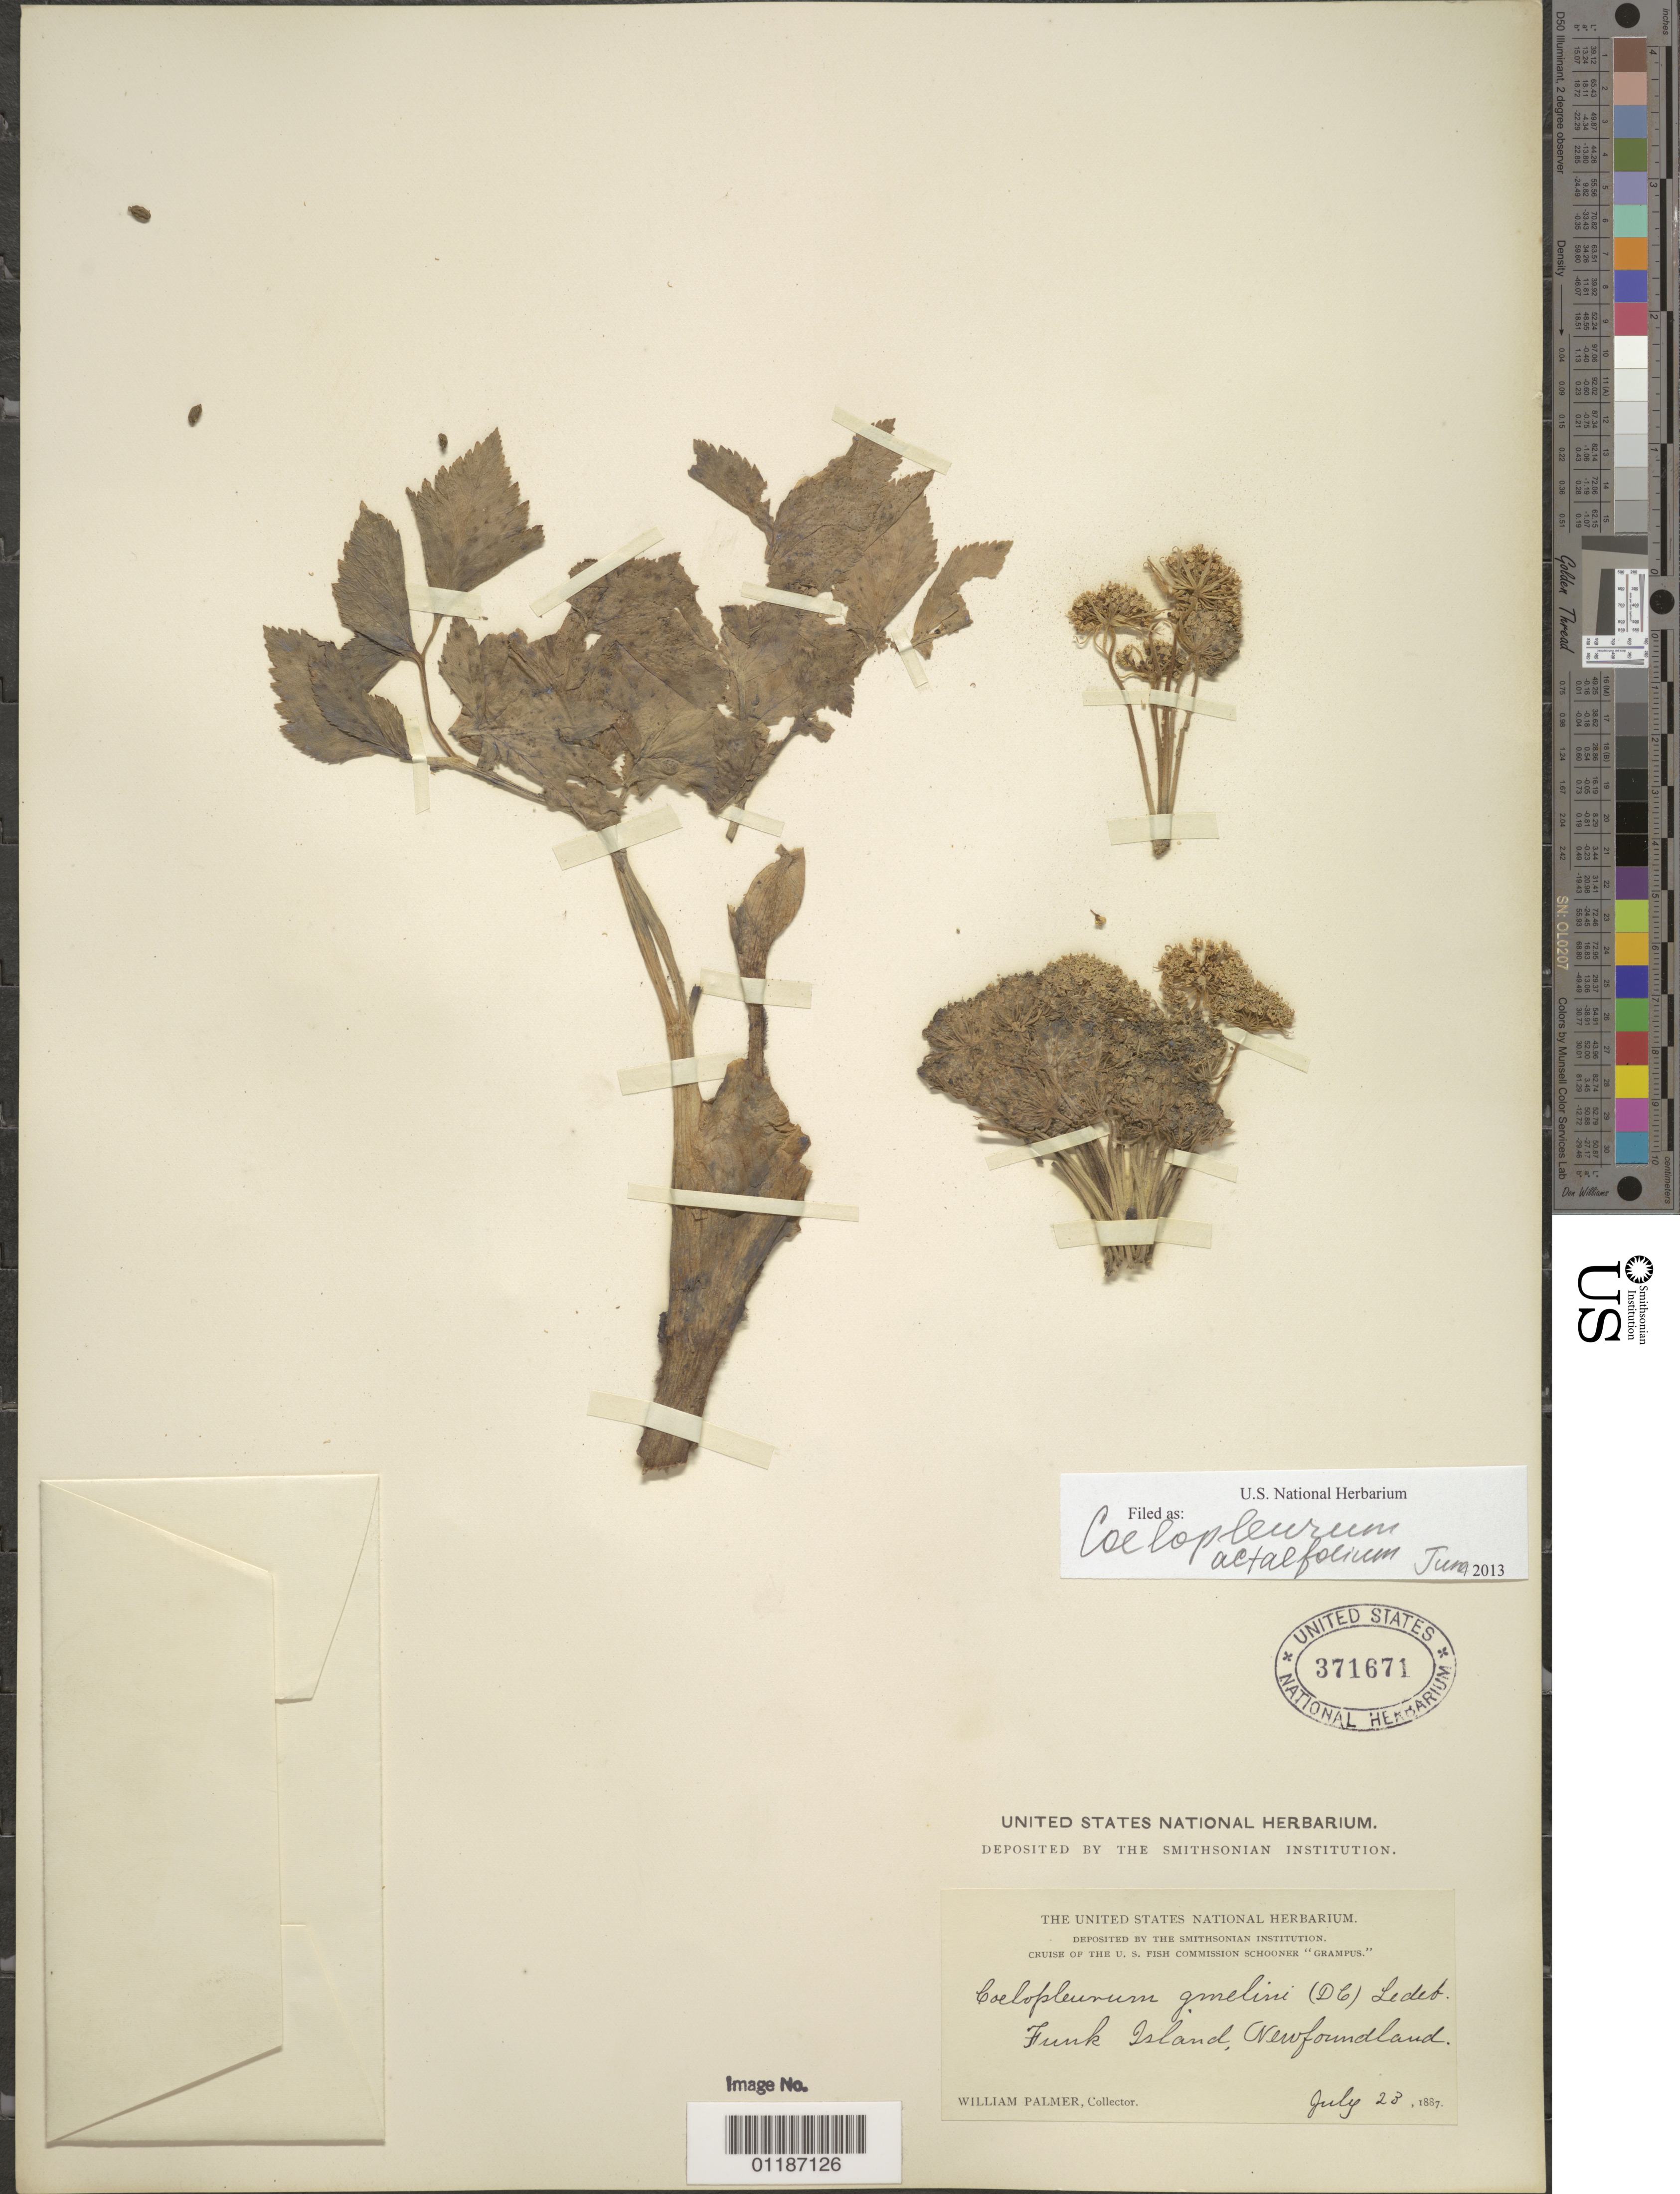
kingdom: Plantae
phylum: Tracheophyta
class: Magnoliopsida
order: Apiales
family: Apiaceae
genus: Coelopleurum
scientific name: Coelopleurum actaeifolium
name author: (Michx.) J.M. Coult. & Rose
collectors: W. Palmer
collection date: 1887-07-23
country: Canada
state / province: Newfoundland and Labrador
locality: Funk Island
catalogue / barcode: US 371671